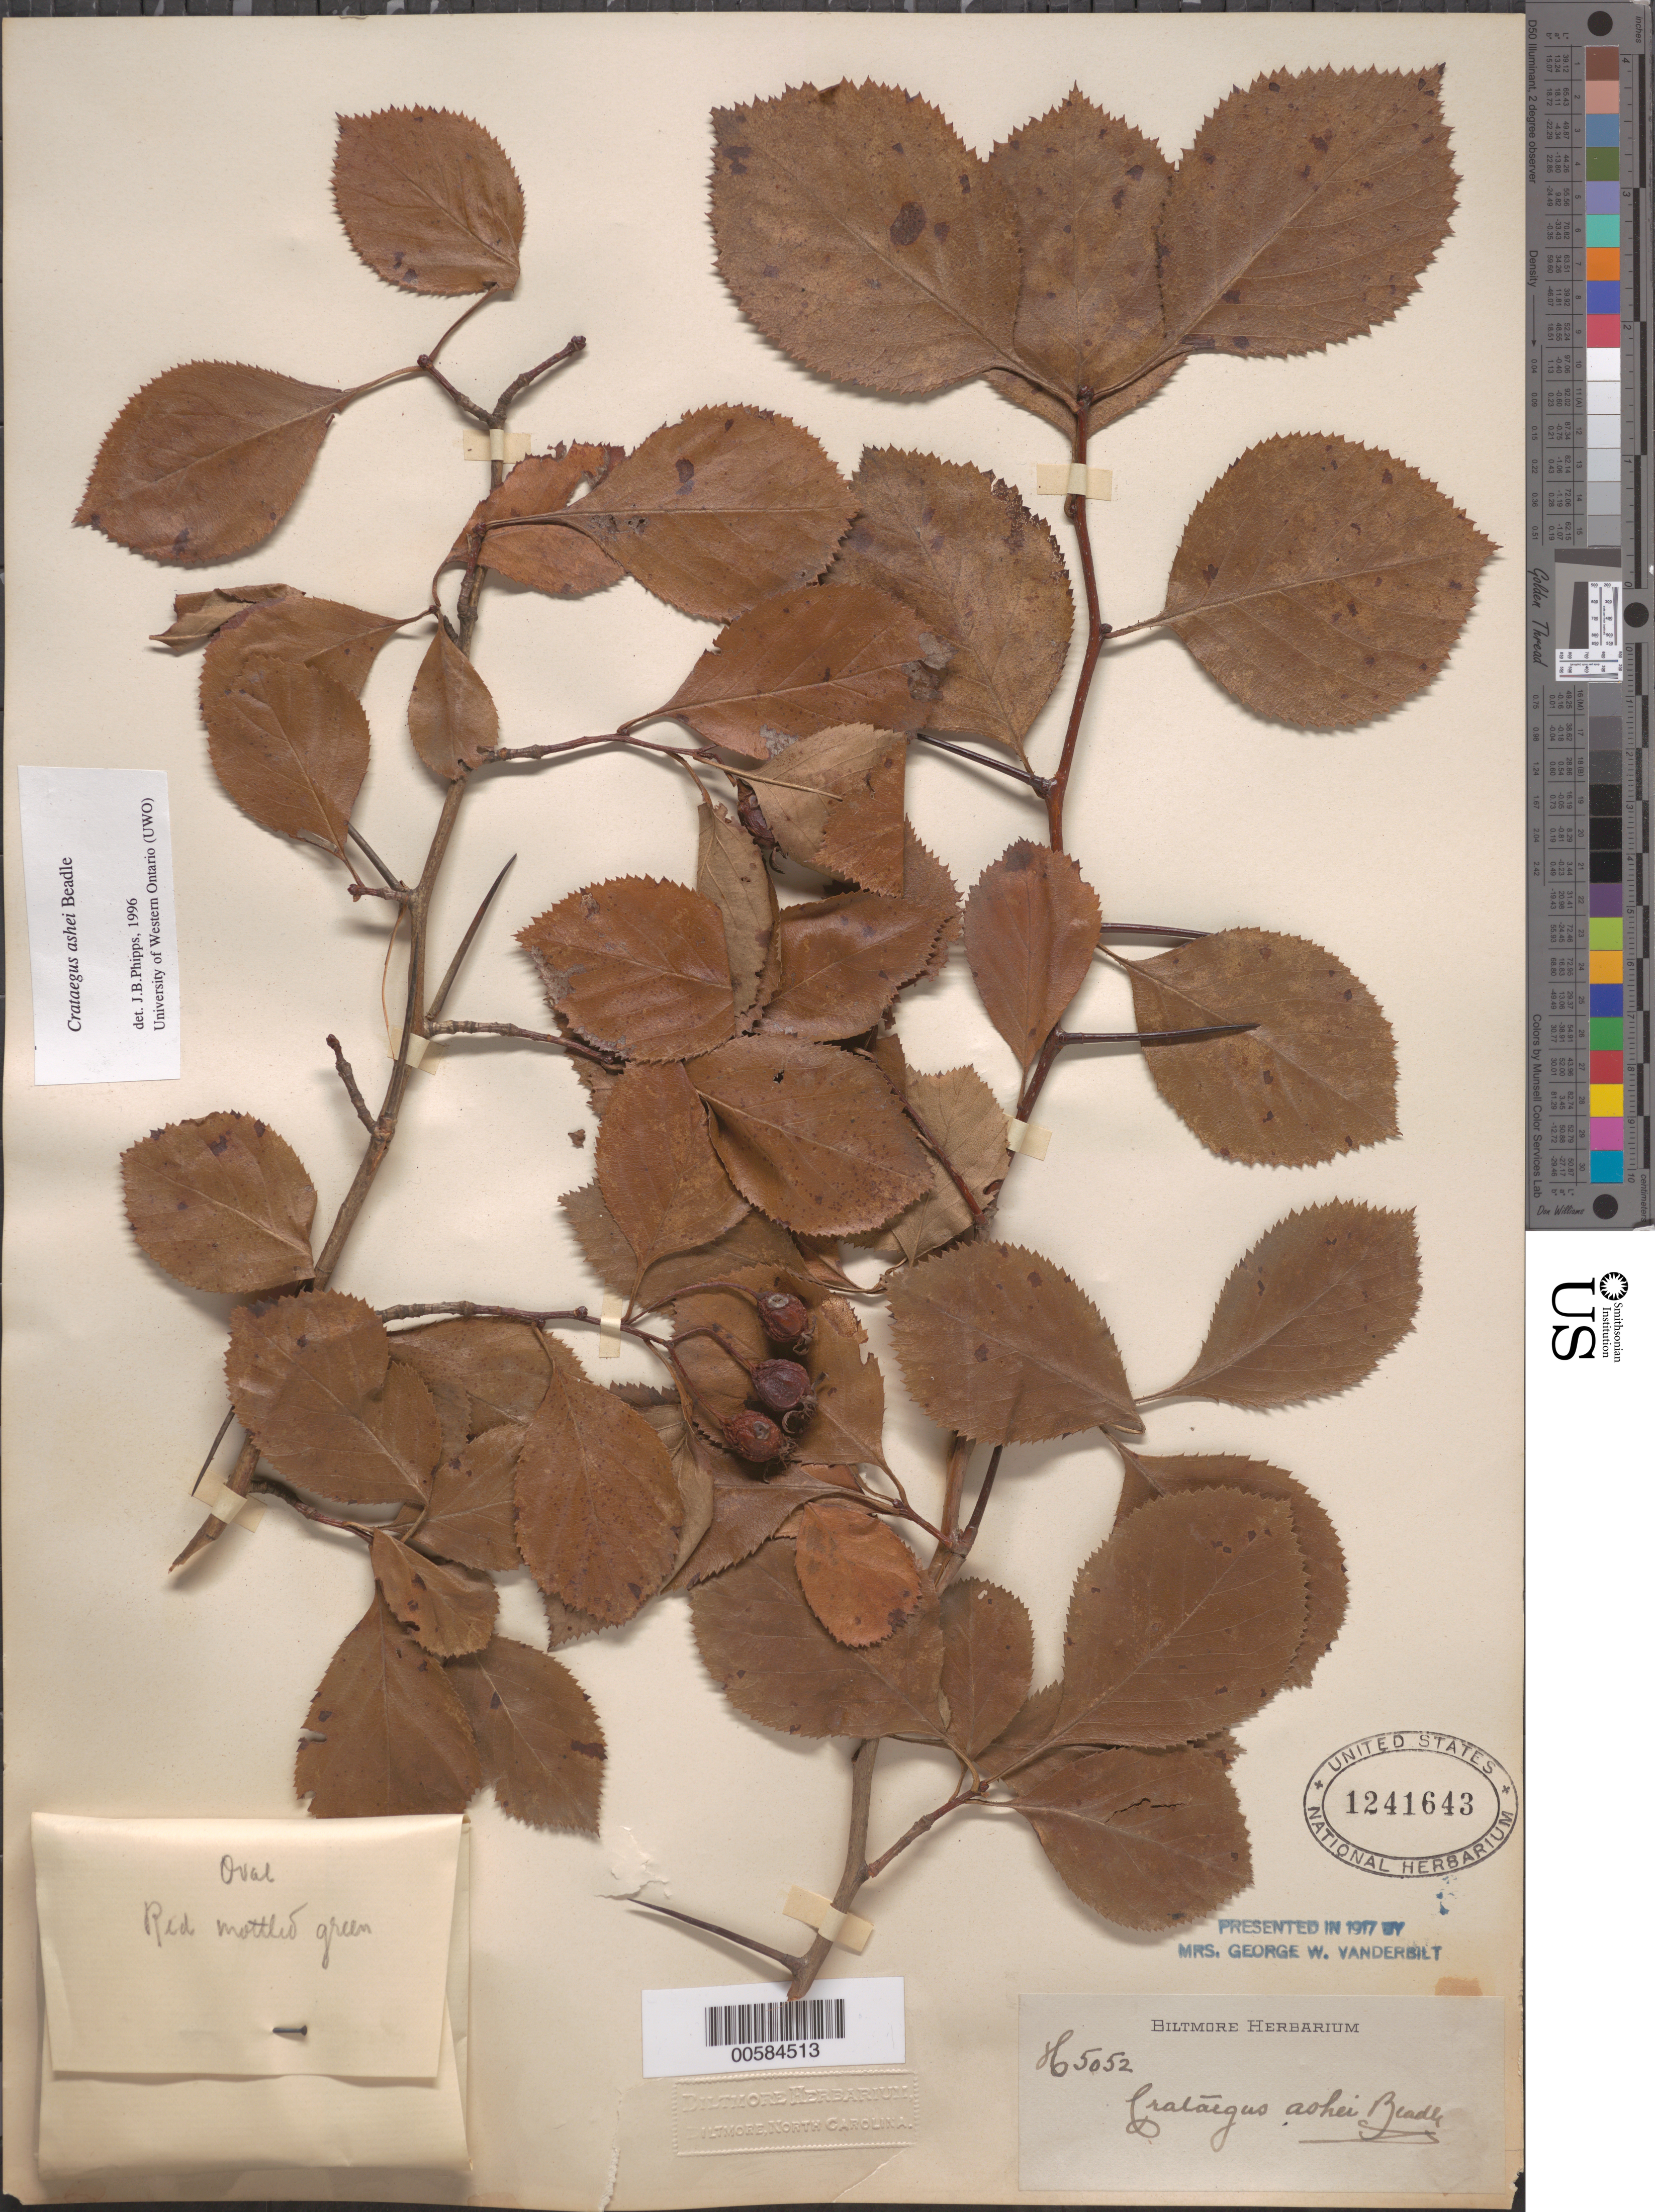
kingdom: Plantae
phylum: Tracheophyta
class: Magnoliopsida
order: Rosales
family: Rosaceae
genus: Crataegus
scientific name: Crataegus ashei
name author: Beadle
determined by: Phipps, James B., (UWO), University of Western Ontario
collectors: ex herb. Biltmore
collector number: H5052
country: United States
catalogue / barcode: US 1241643